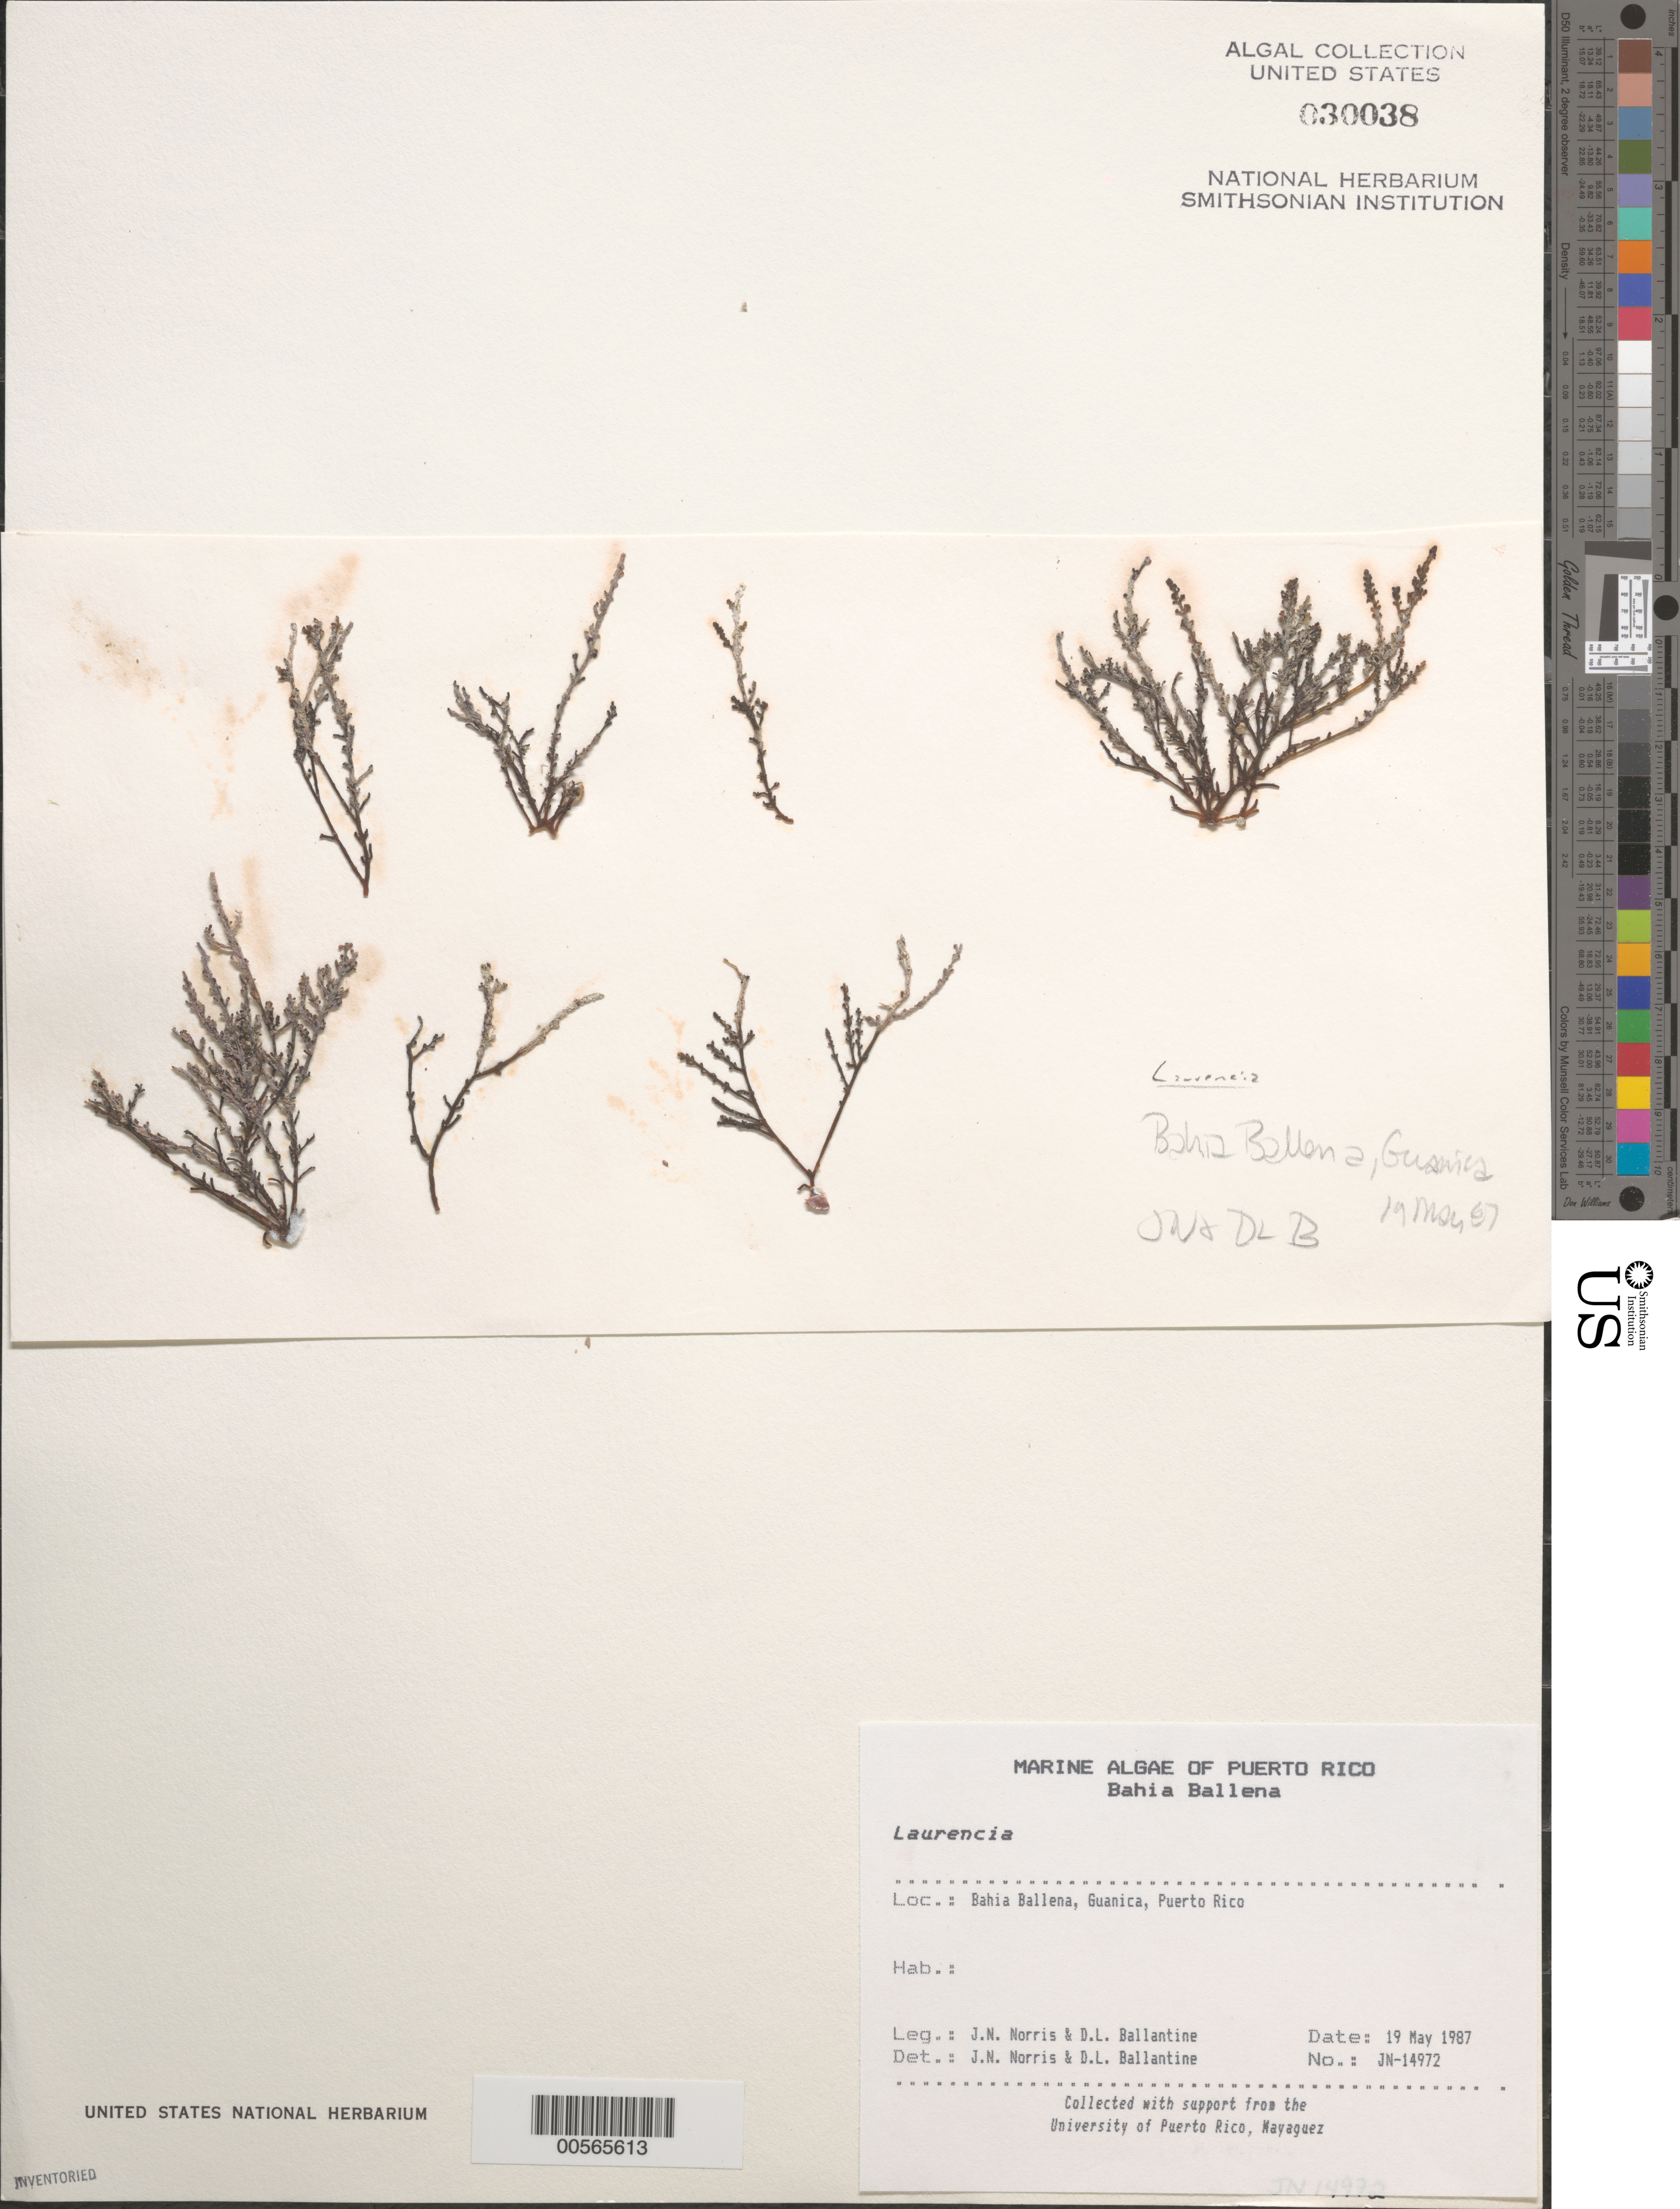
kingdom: Plantae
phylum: Rhodophyta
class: Florideophyceae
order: Ceramiales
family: Rhodomelaceae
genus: Laurencia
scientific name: Laurencia sp.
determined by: Norris, J. N.; Ballantine, D. L.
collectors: J. N. Norris & D.L. Ballantine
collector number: JN-14972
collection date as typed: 19 May 1987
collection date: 1987-05-19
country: Puerto Rico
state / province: Guanica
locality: Bahia Ballena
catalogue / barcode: US 30038